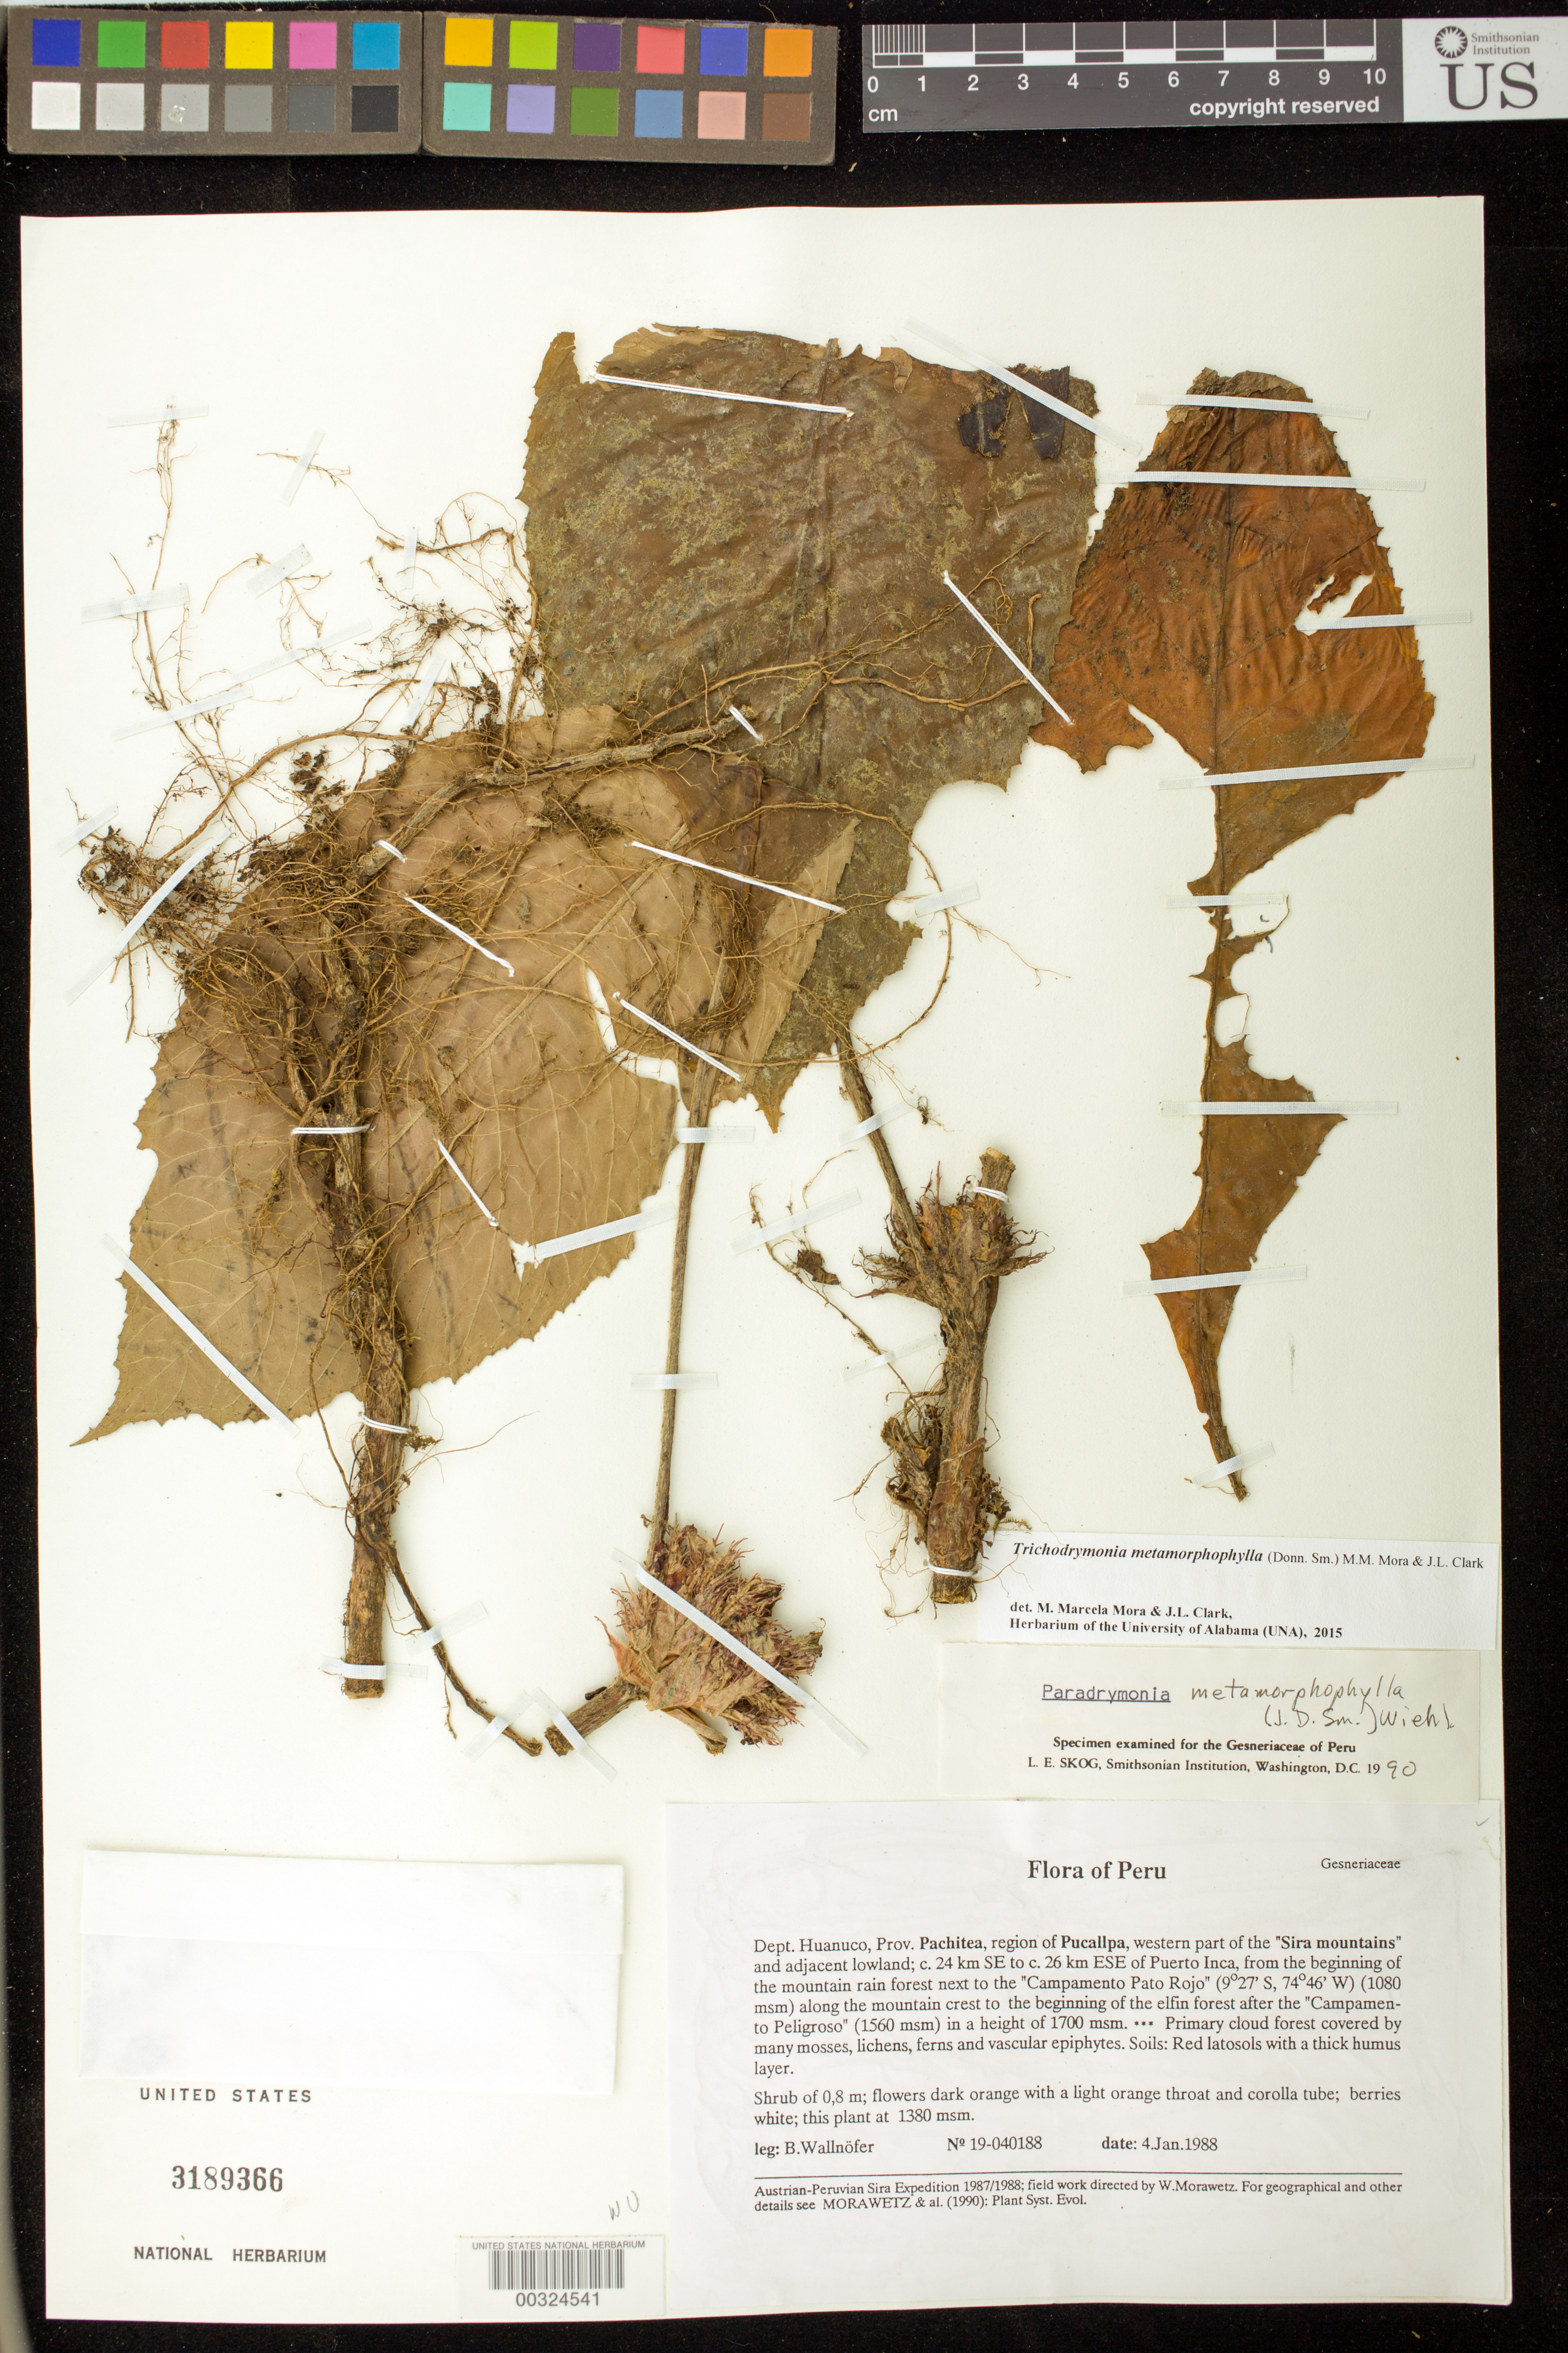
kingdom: Plantae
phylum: Tracheophyta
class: Magnoliopsida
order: Lamiales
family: Gesneriaceae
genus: Trichodrymonia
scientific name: Trichodrymonia metamorphophylla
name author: (Donn. Sm.) M.M. Mora & J.L. Clark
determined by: Mora, M. M.; Clark, J. L.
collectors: B. Wallnöfer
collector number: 19- 40188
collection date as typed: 04 Jan 1988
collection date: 1988-01-04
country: Peru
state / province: Huánuco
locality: Prov. Pachitea; region of Pucallpa, western part of "Sira Mountains" and adjacent lowland, …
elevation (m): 1380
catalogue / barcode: US 3189366